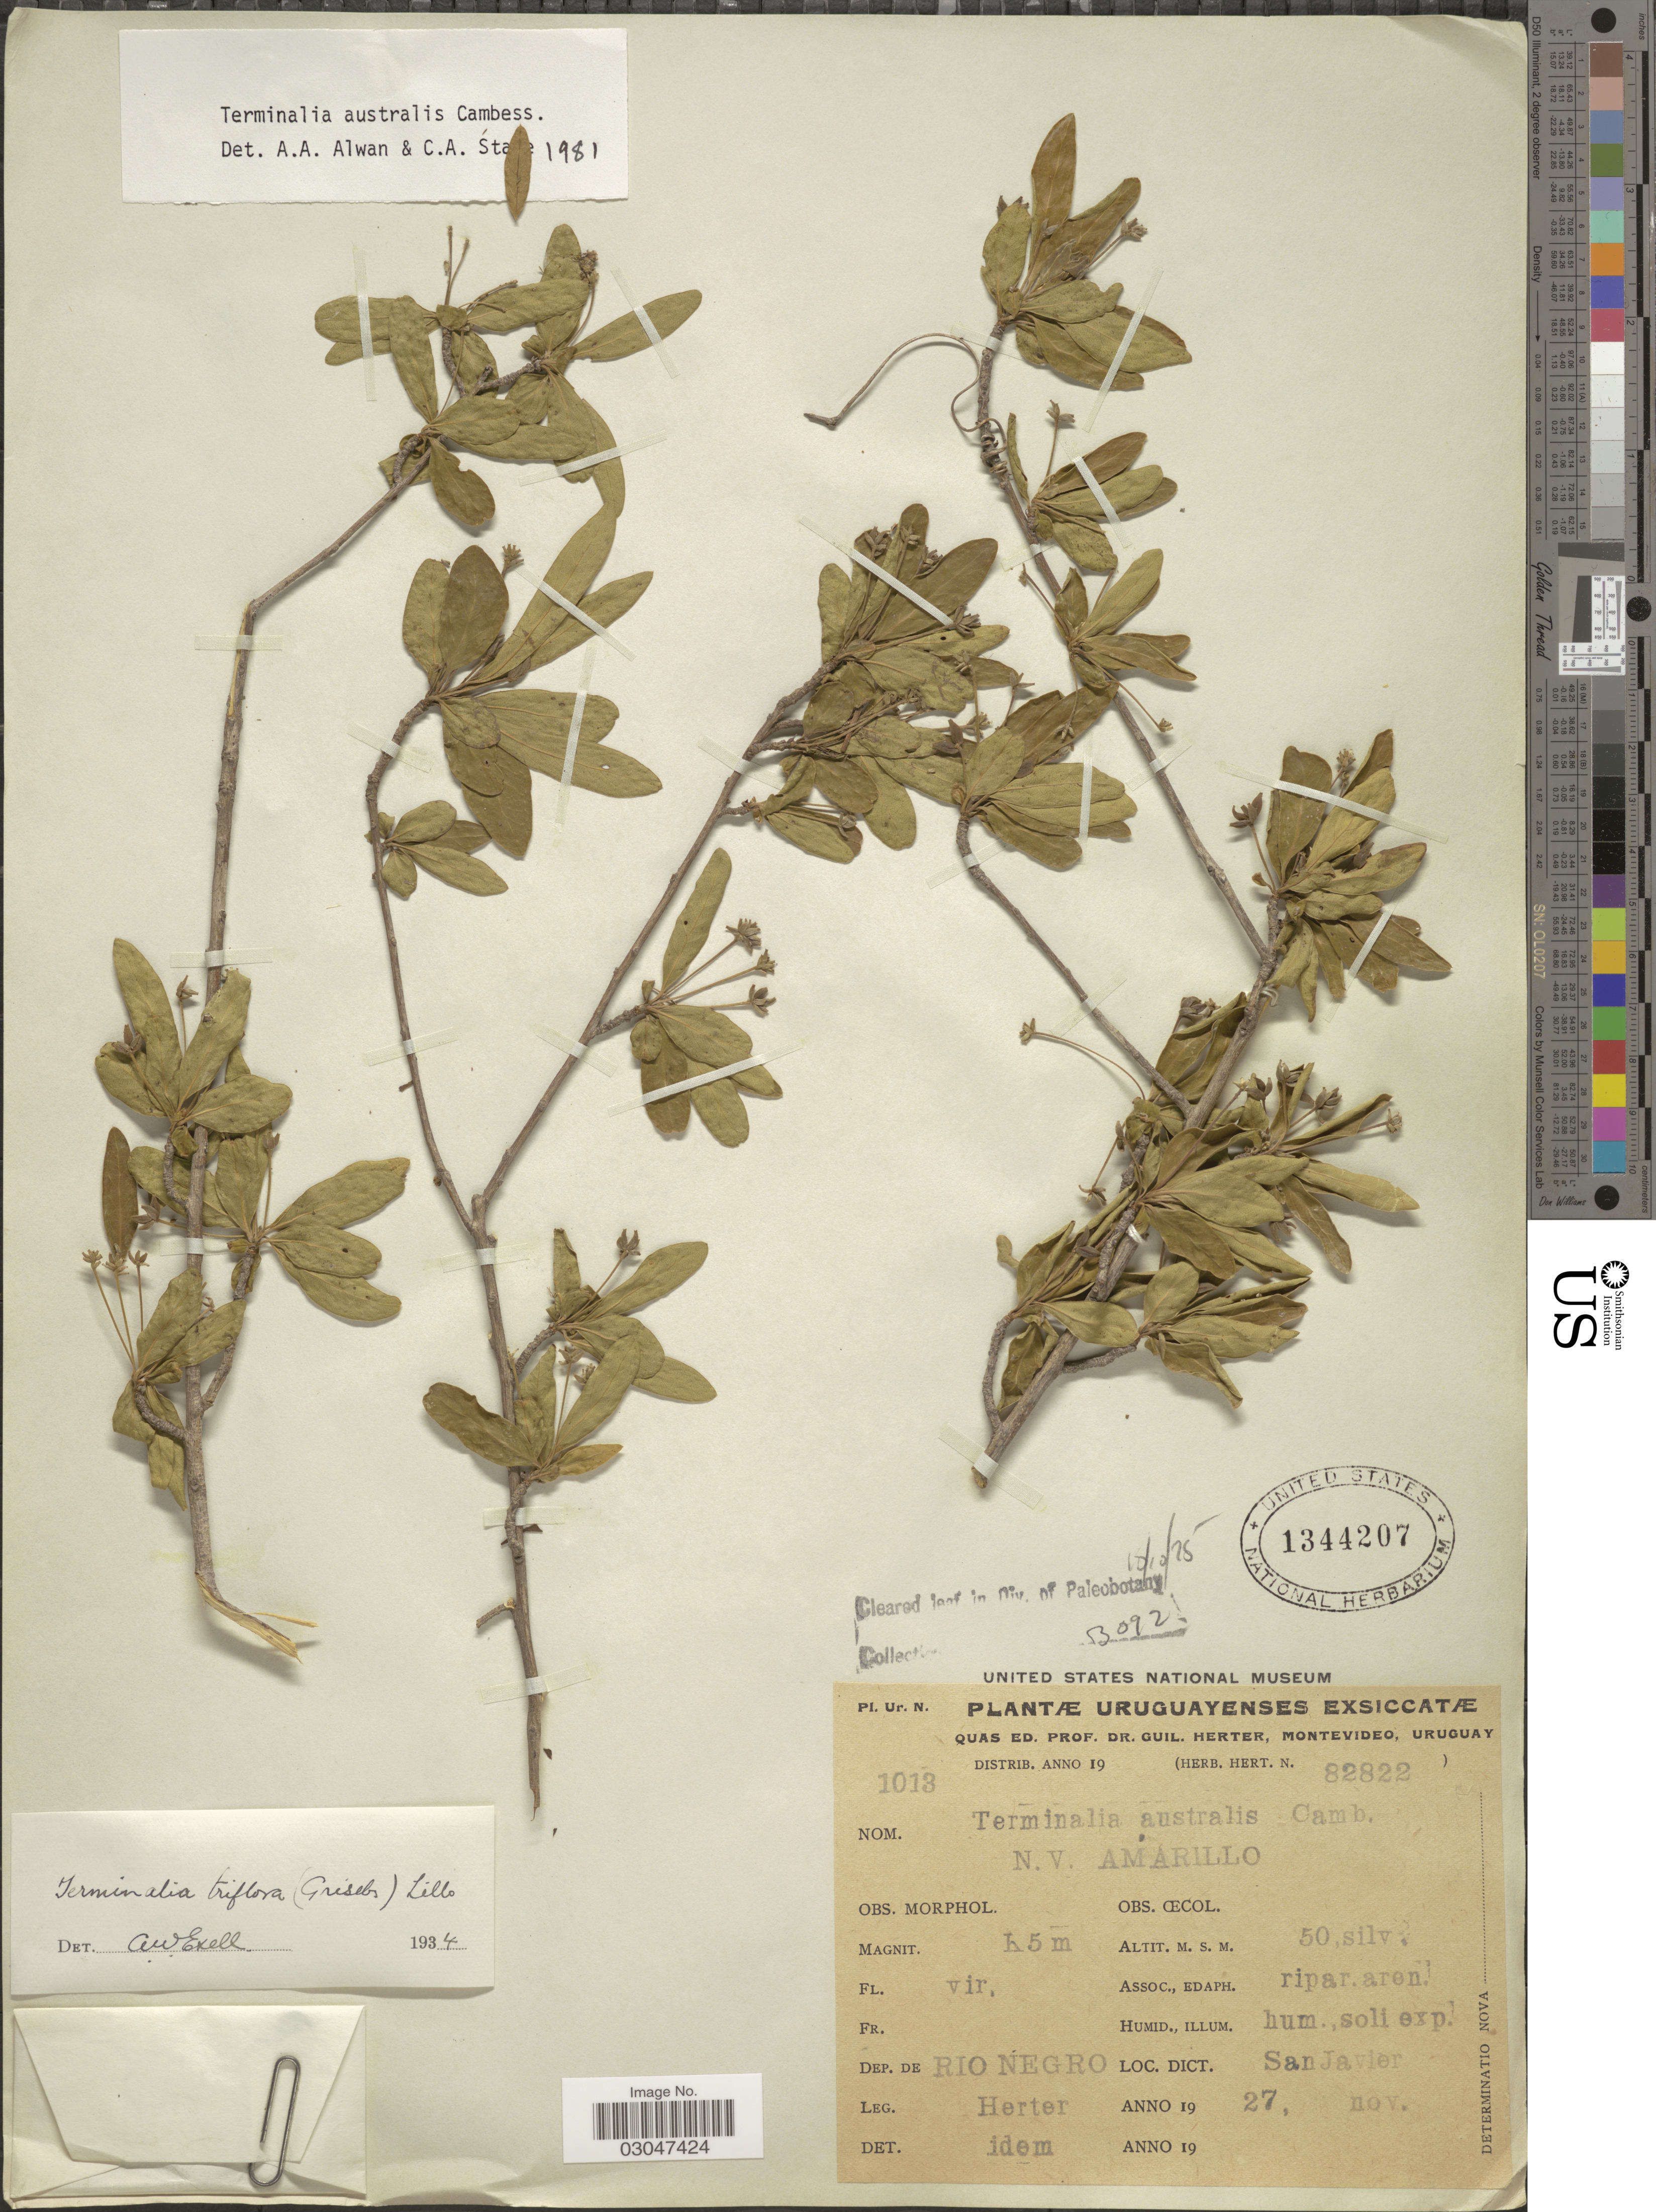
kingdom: Plantae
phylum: Tracheophyta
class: Magnoliopsida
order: Myrtales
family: Combretaceae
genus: Terminalia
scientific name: Terminalia australis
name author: Cambess.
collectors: G. Herter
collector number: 1013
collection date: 1927-11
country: Uruguay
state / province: Rio Negro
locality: Dep. de Rio Negro, San Javier.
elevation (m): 50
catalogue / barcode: US 1344207